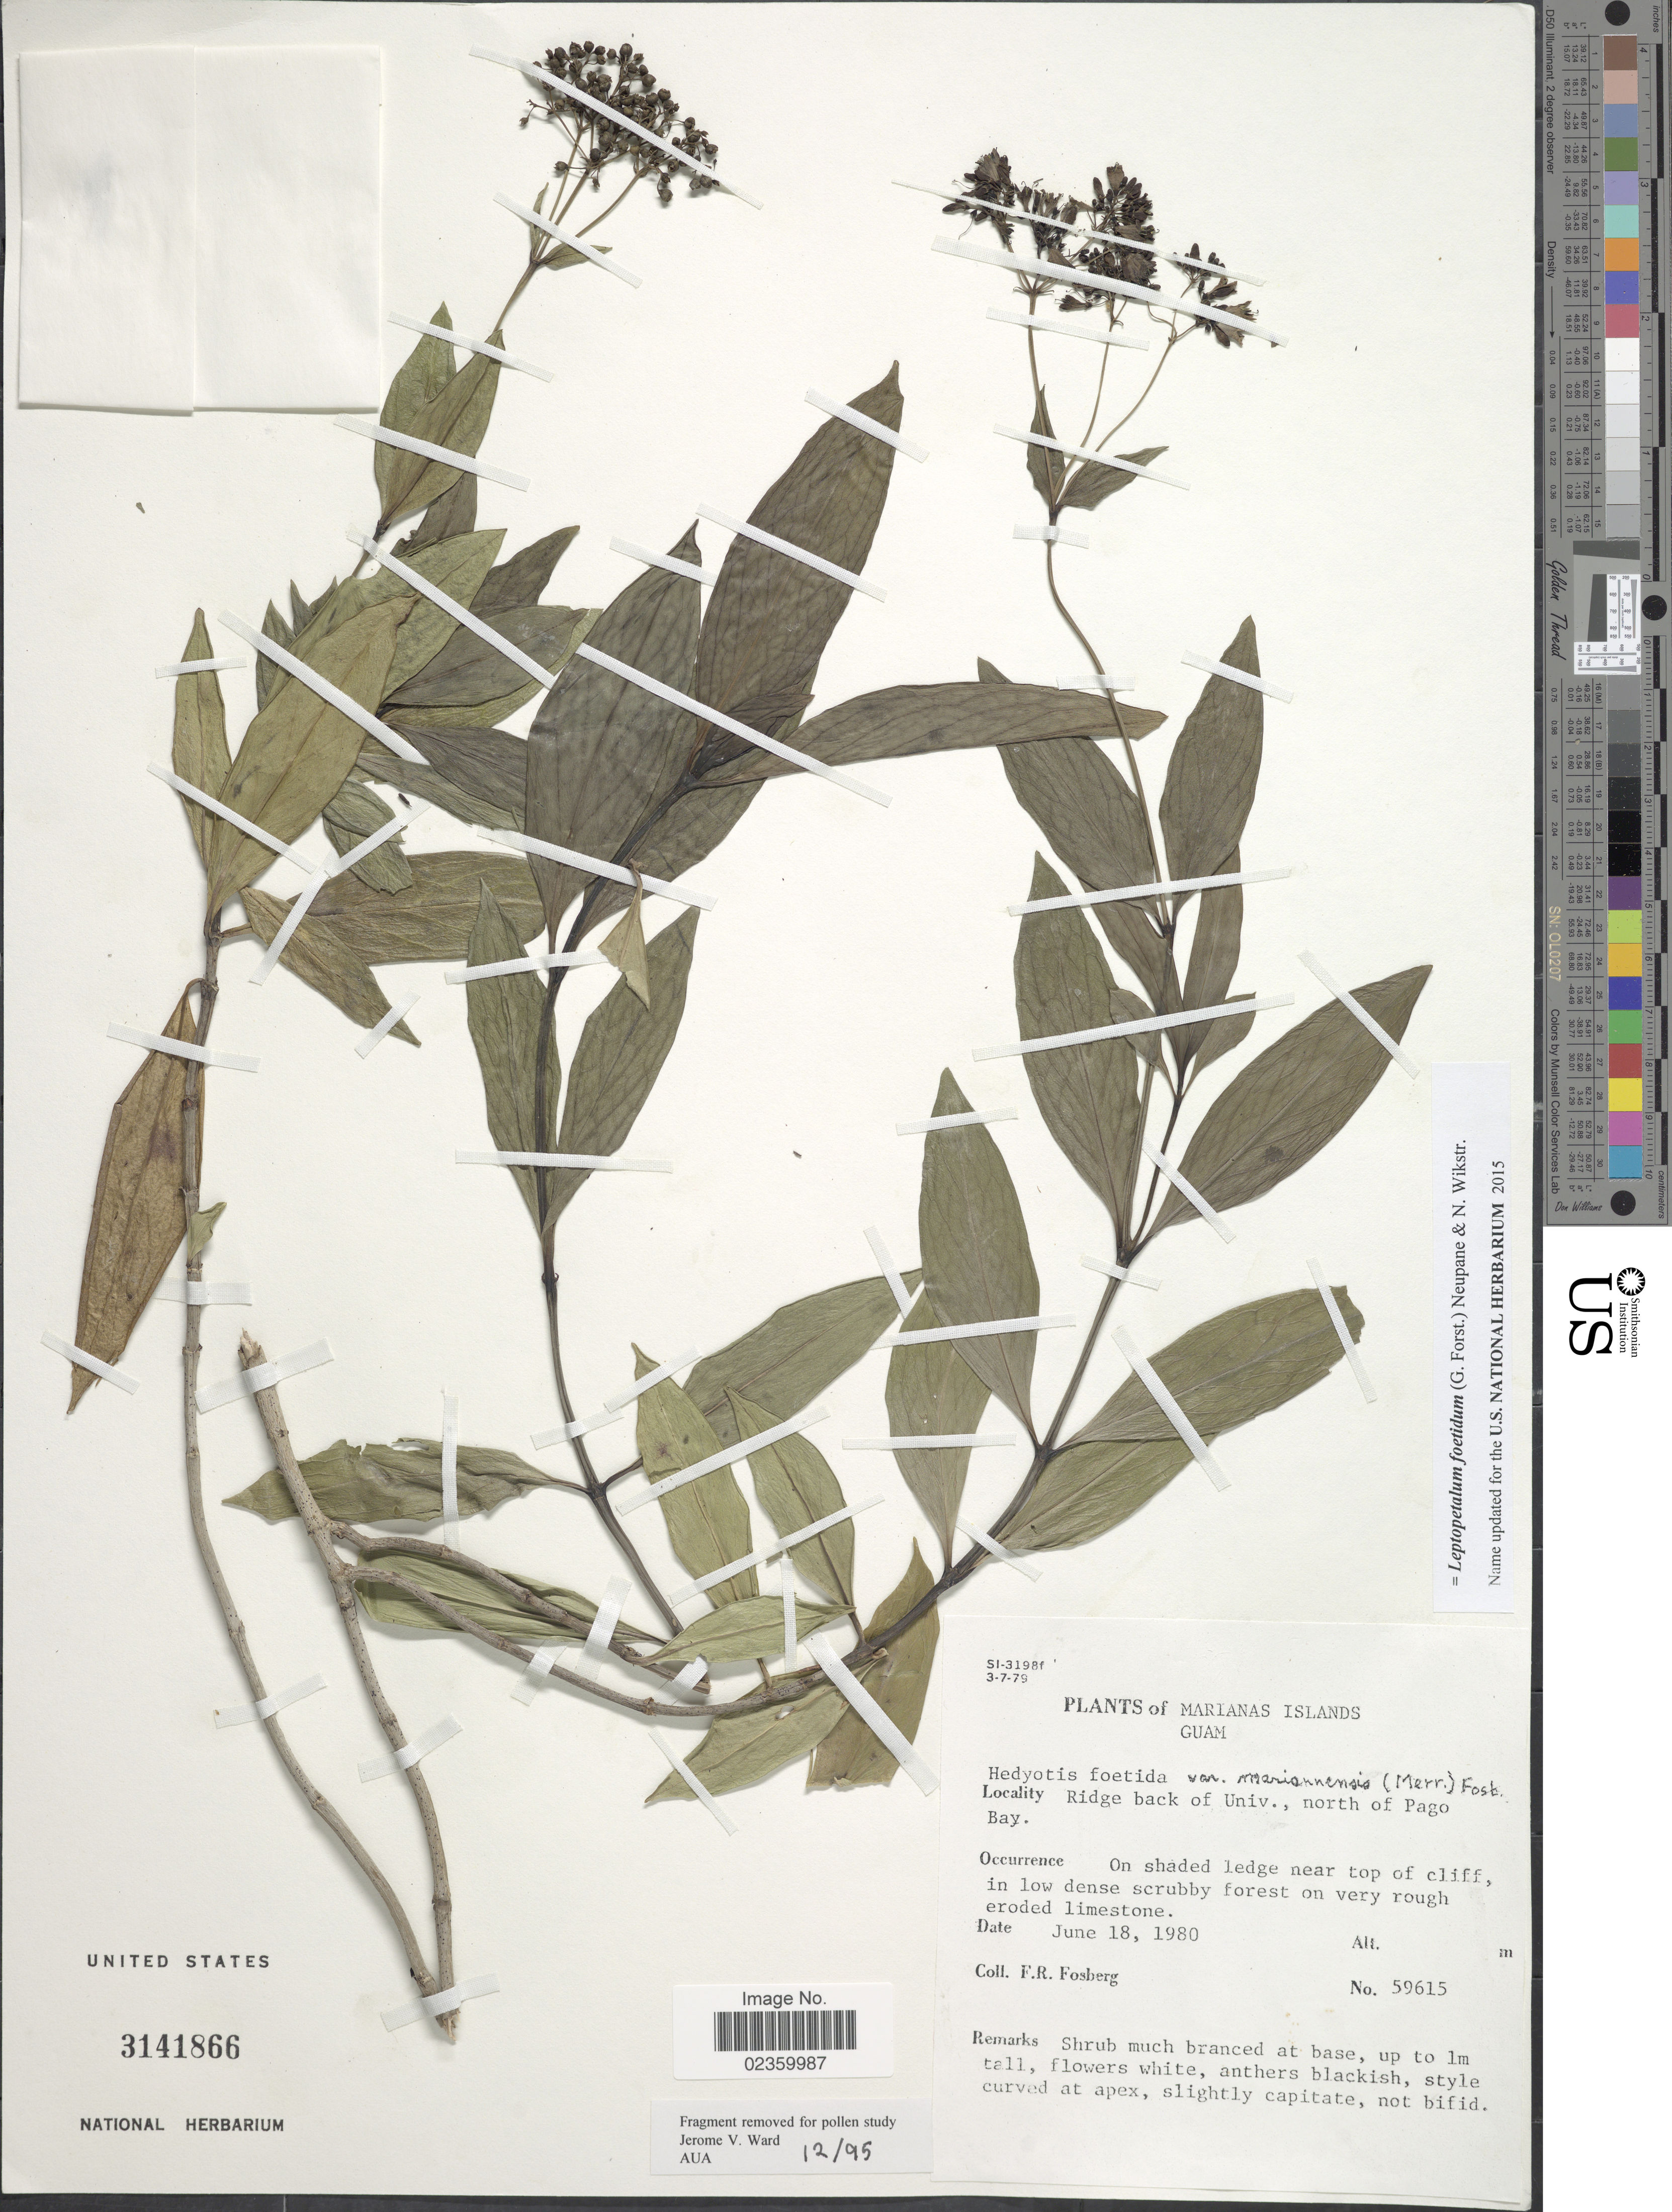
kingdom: Plantae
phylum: Tracheophyta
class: Magnoliopsida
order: Gentianales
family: Rubiaceae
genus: Leptopetalum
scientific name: Leptopetalum foetidum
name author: (G. Forst.) Neupane & N. Wikstr.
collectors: F. R. Fosberg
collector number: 59615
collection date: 1980-06-18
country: Guam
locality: Marianas Islands. Ridge back of Univ., north of Pago Bay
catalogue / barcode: US 3141866